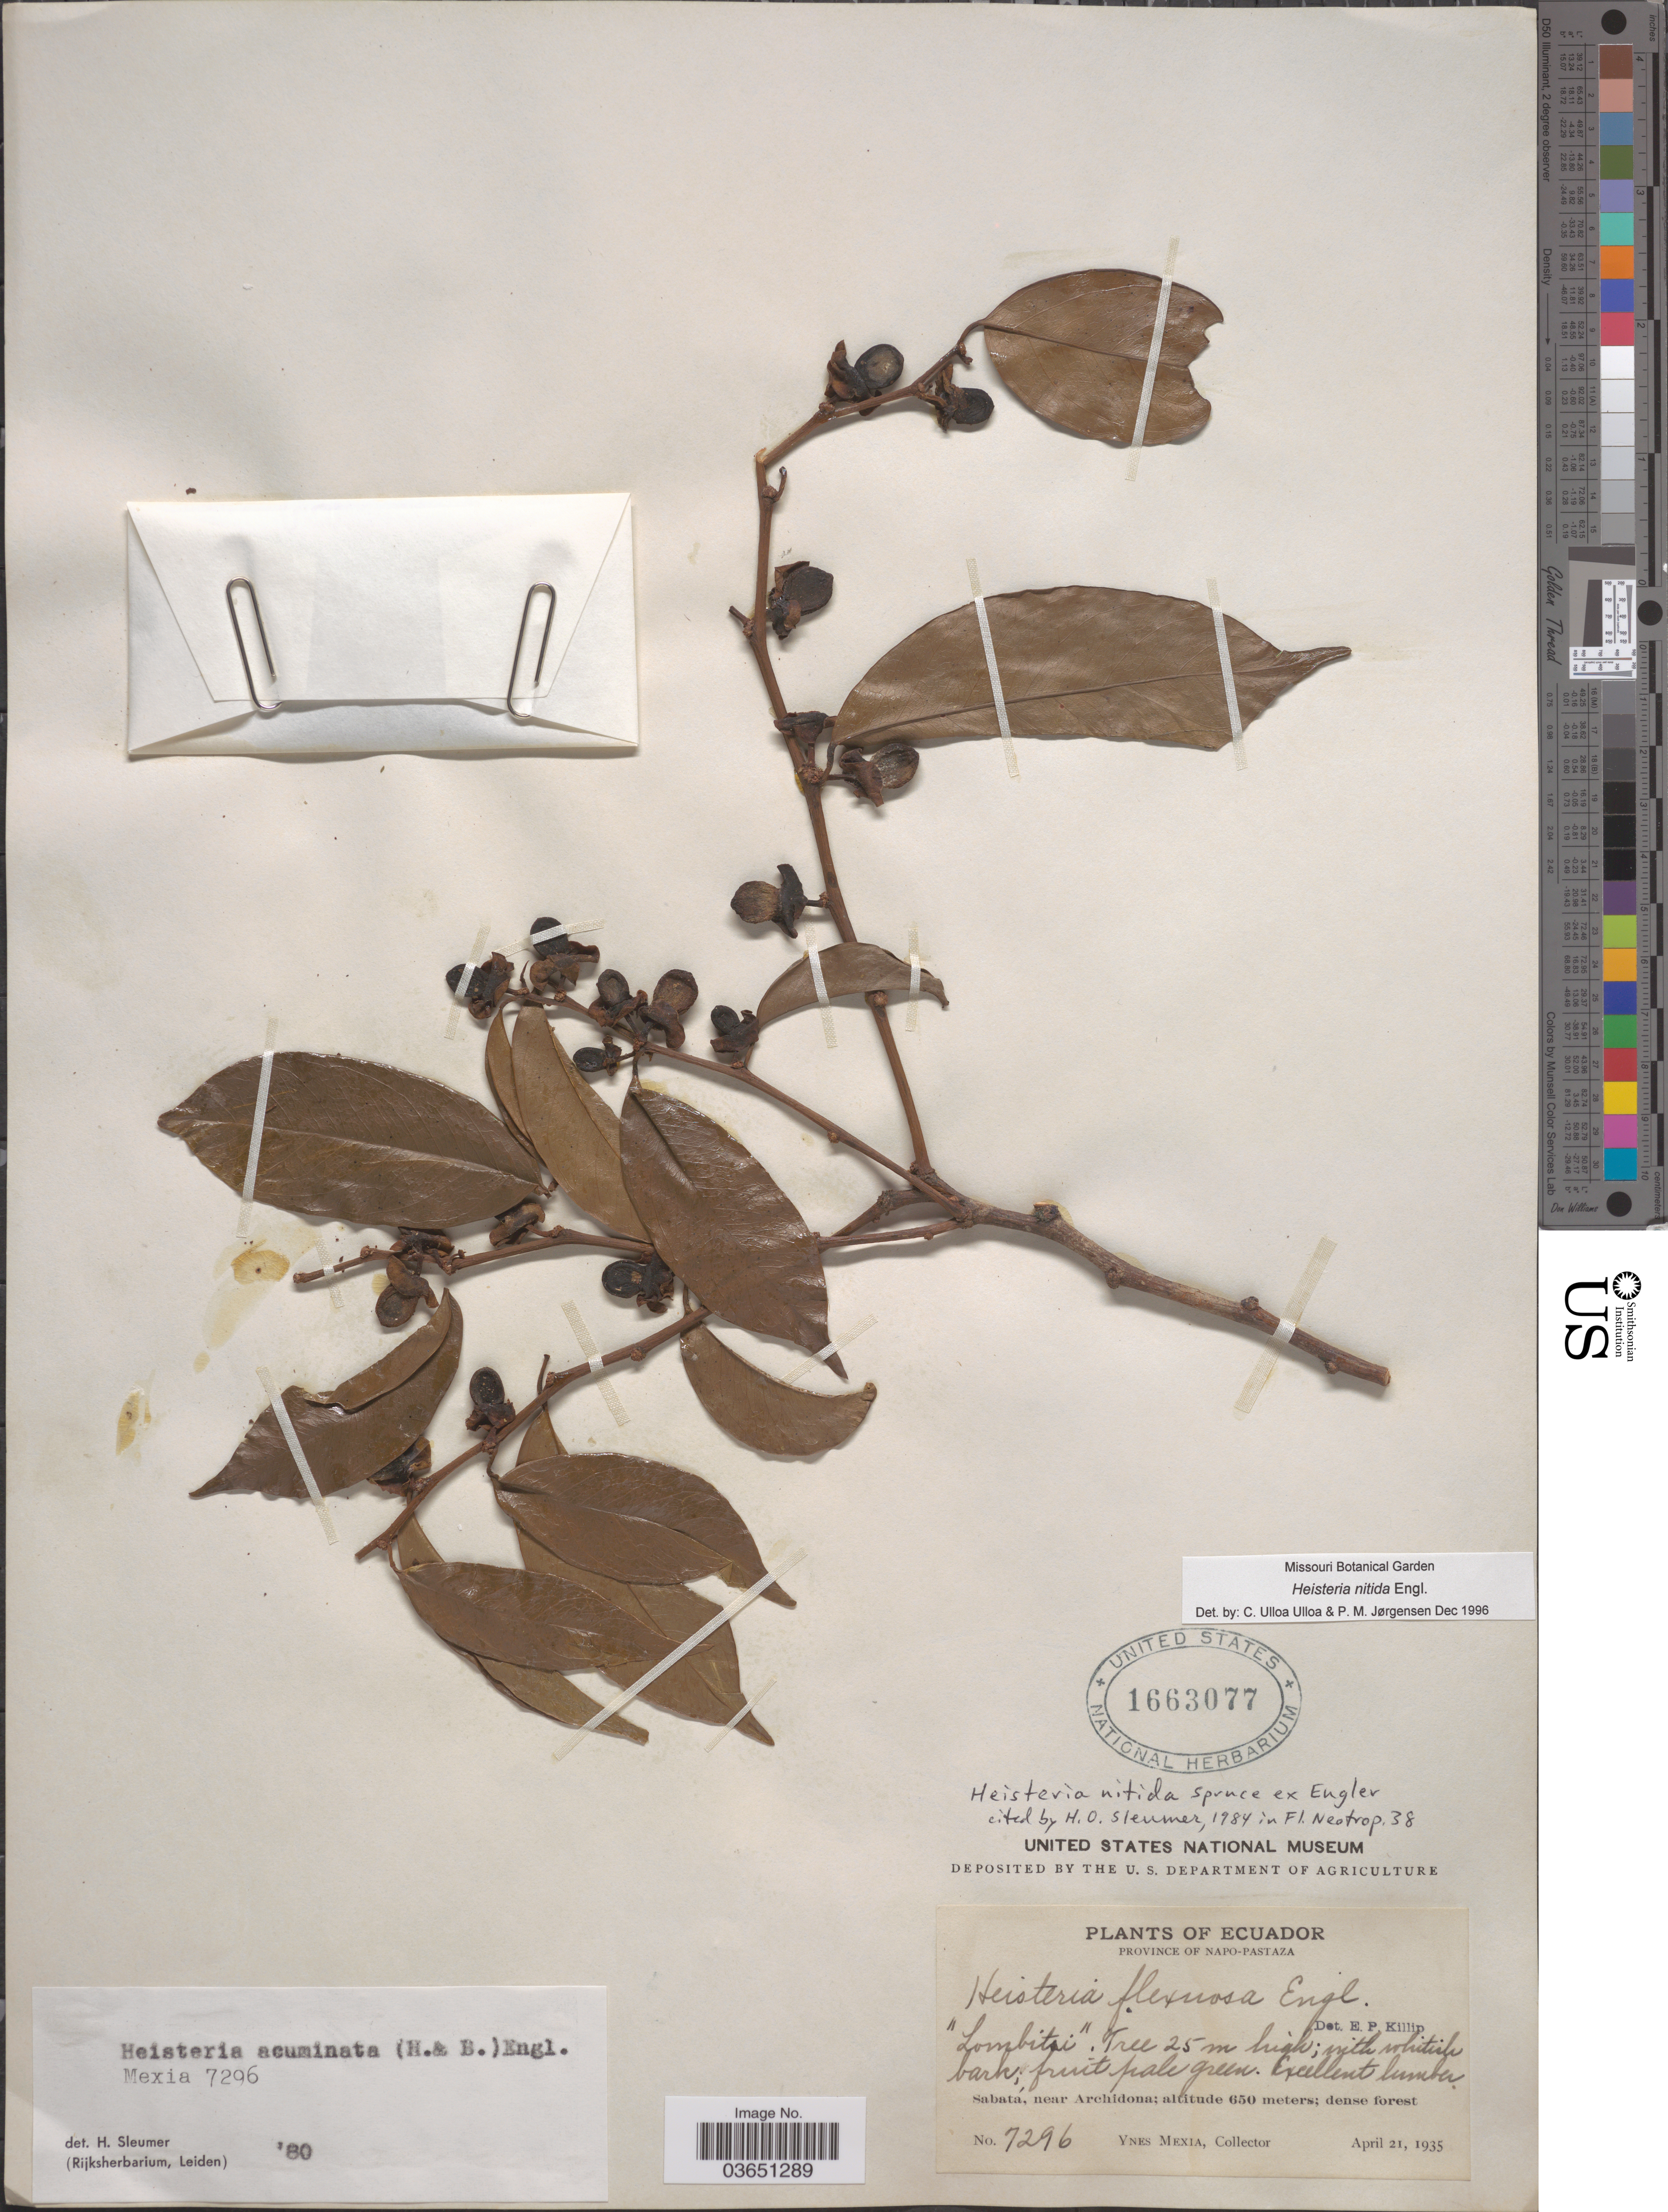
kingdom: Plantae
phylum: Tracheophyta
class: Magnoliopsida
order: Santalales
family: Erythropalaceae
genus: Heisteria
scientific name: Heisteria nitida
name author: Engl.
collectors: Y. Mexia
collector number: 7296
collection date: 1935-04-21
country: Ecuador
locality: Province of Napo-Pastaza. Sabatá, near Archidona.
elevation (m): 650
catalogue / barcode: US 1663077